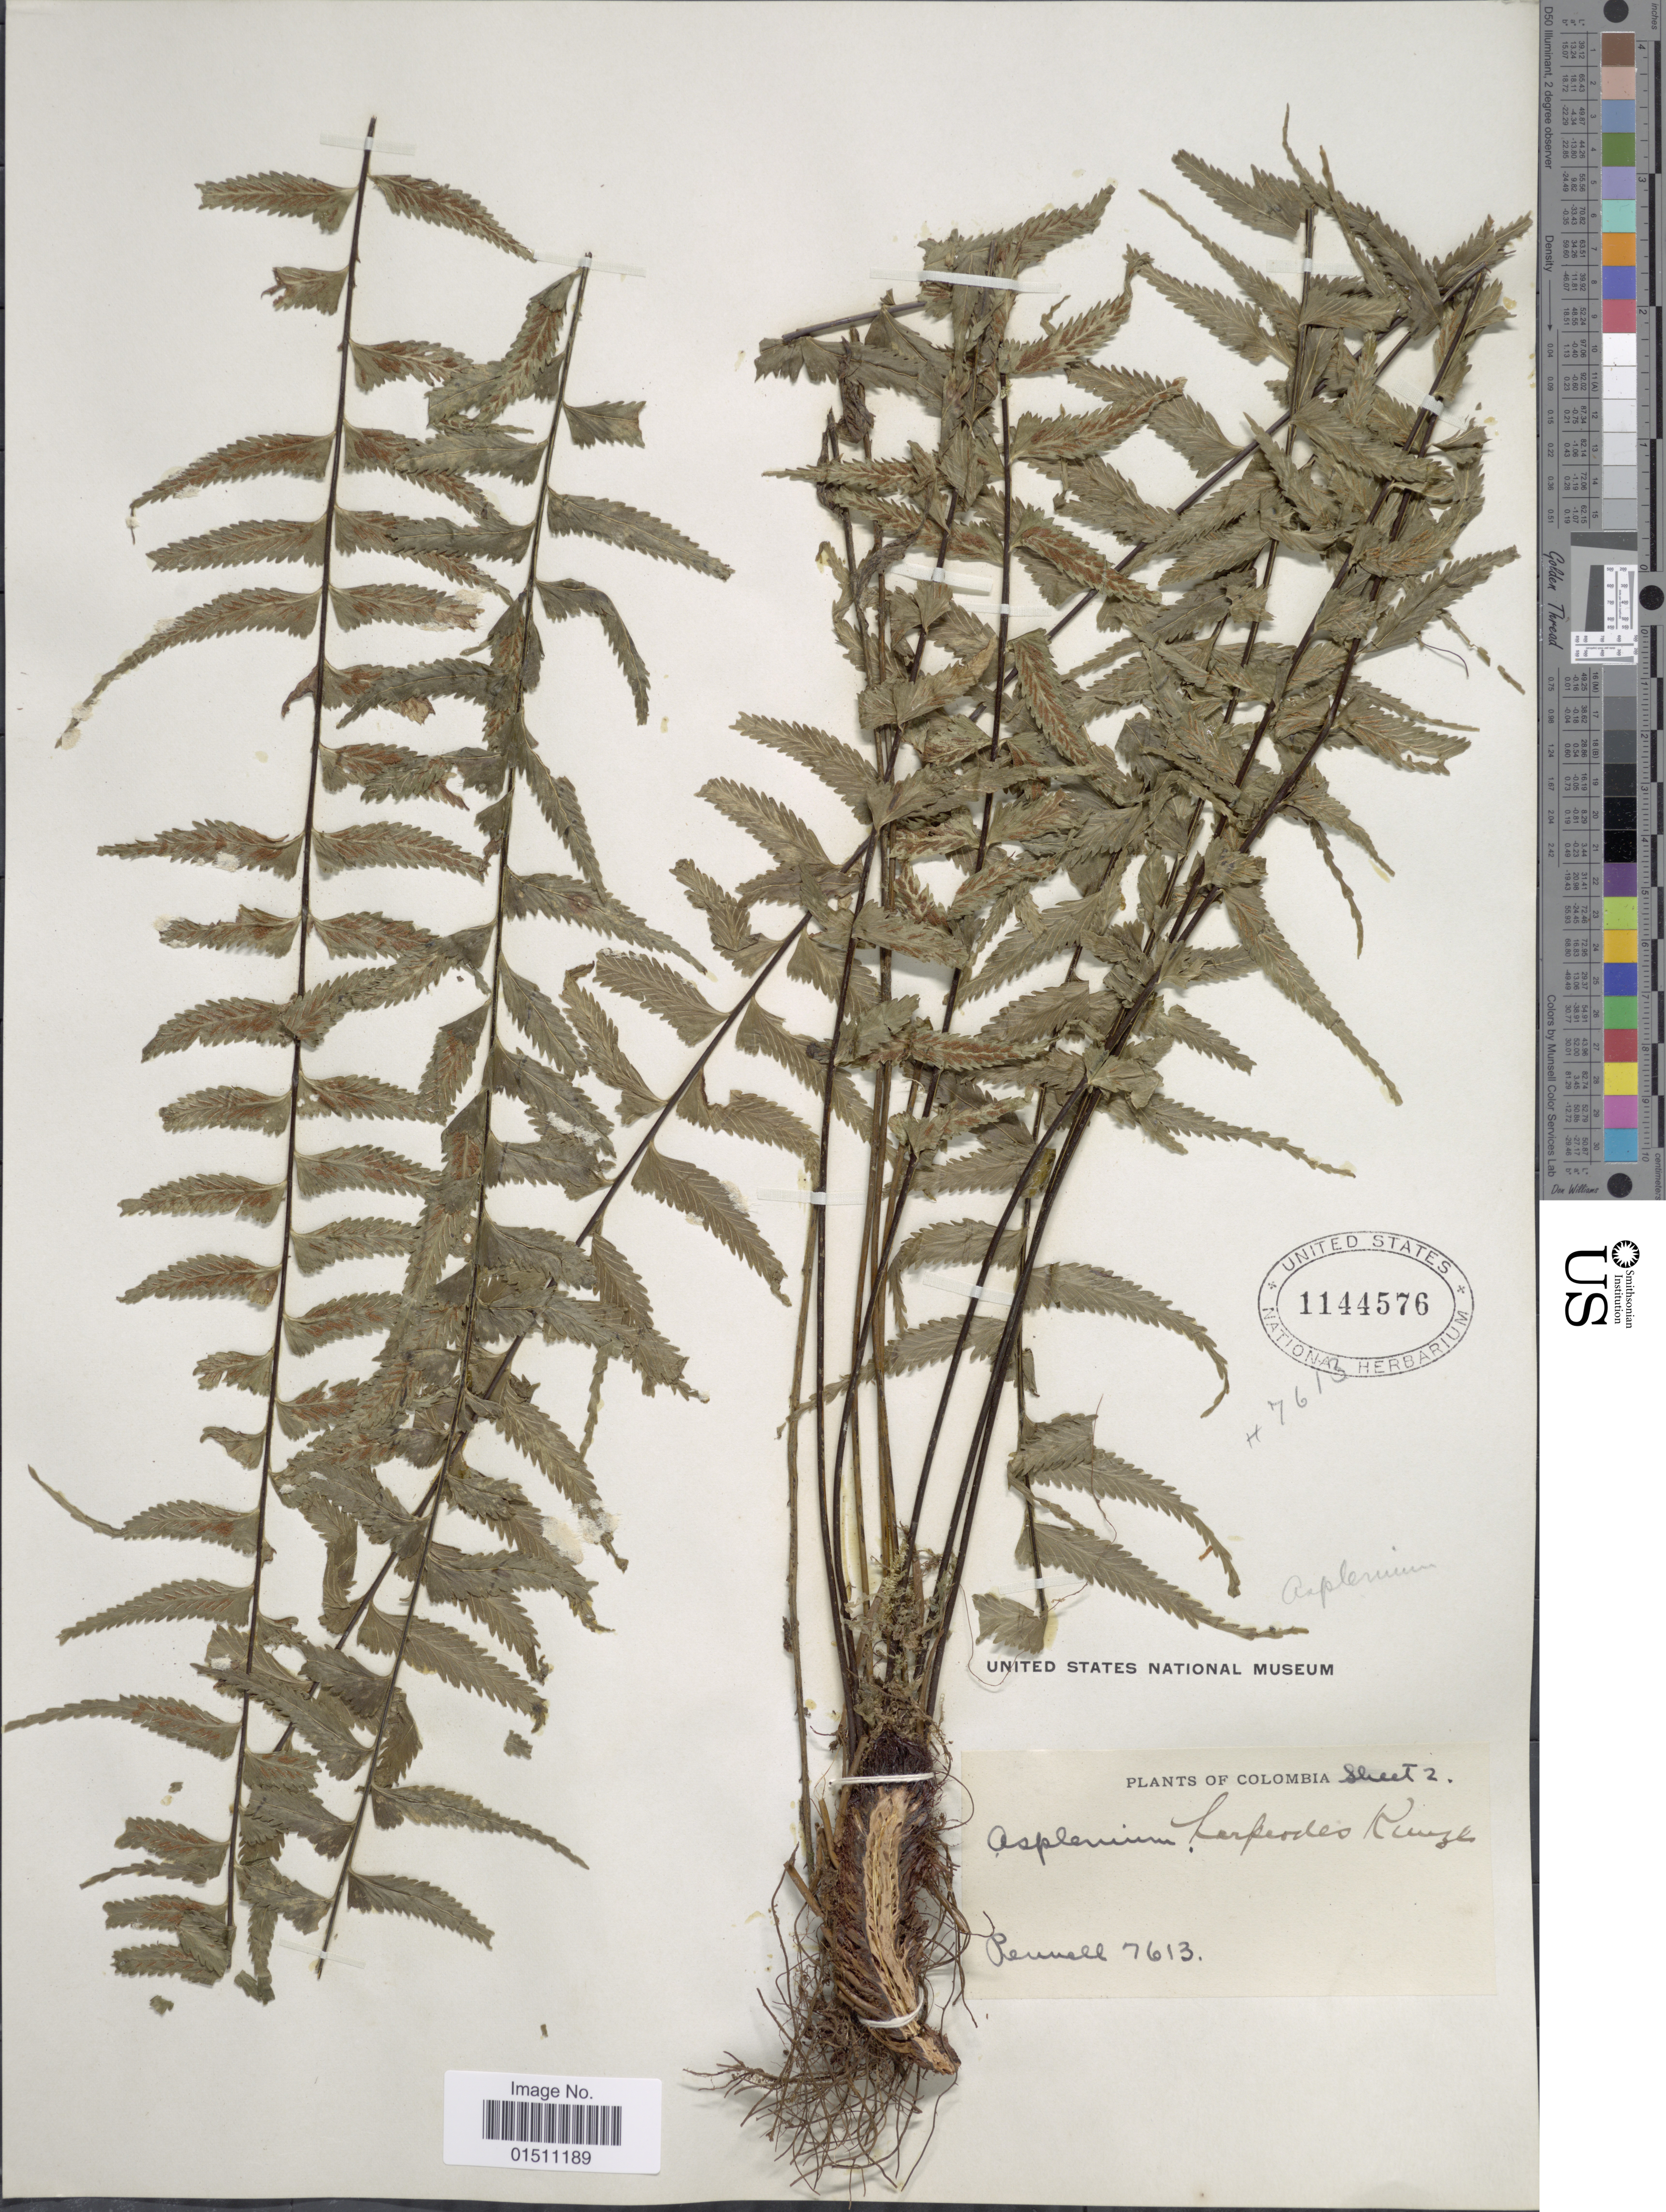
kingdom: Plantae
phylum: Tracheophyta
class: Polypodiopsida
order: Polypodiales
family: Aspleniaceae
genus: Asplenium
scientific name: Asplenium harpeodes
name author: Kunze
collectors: -. Pennell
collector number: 7613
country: Colombia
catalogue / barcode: US 1144576